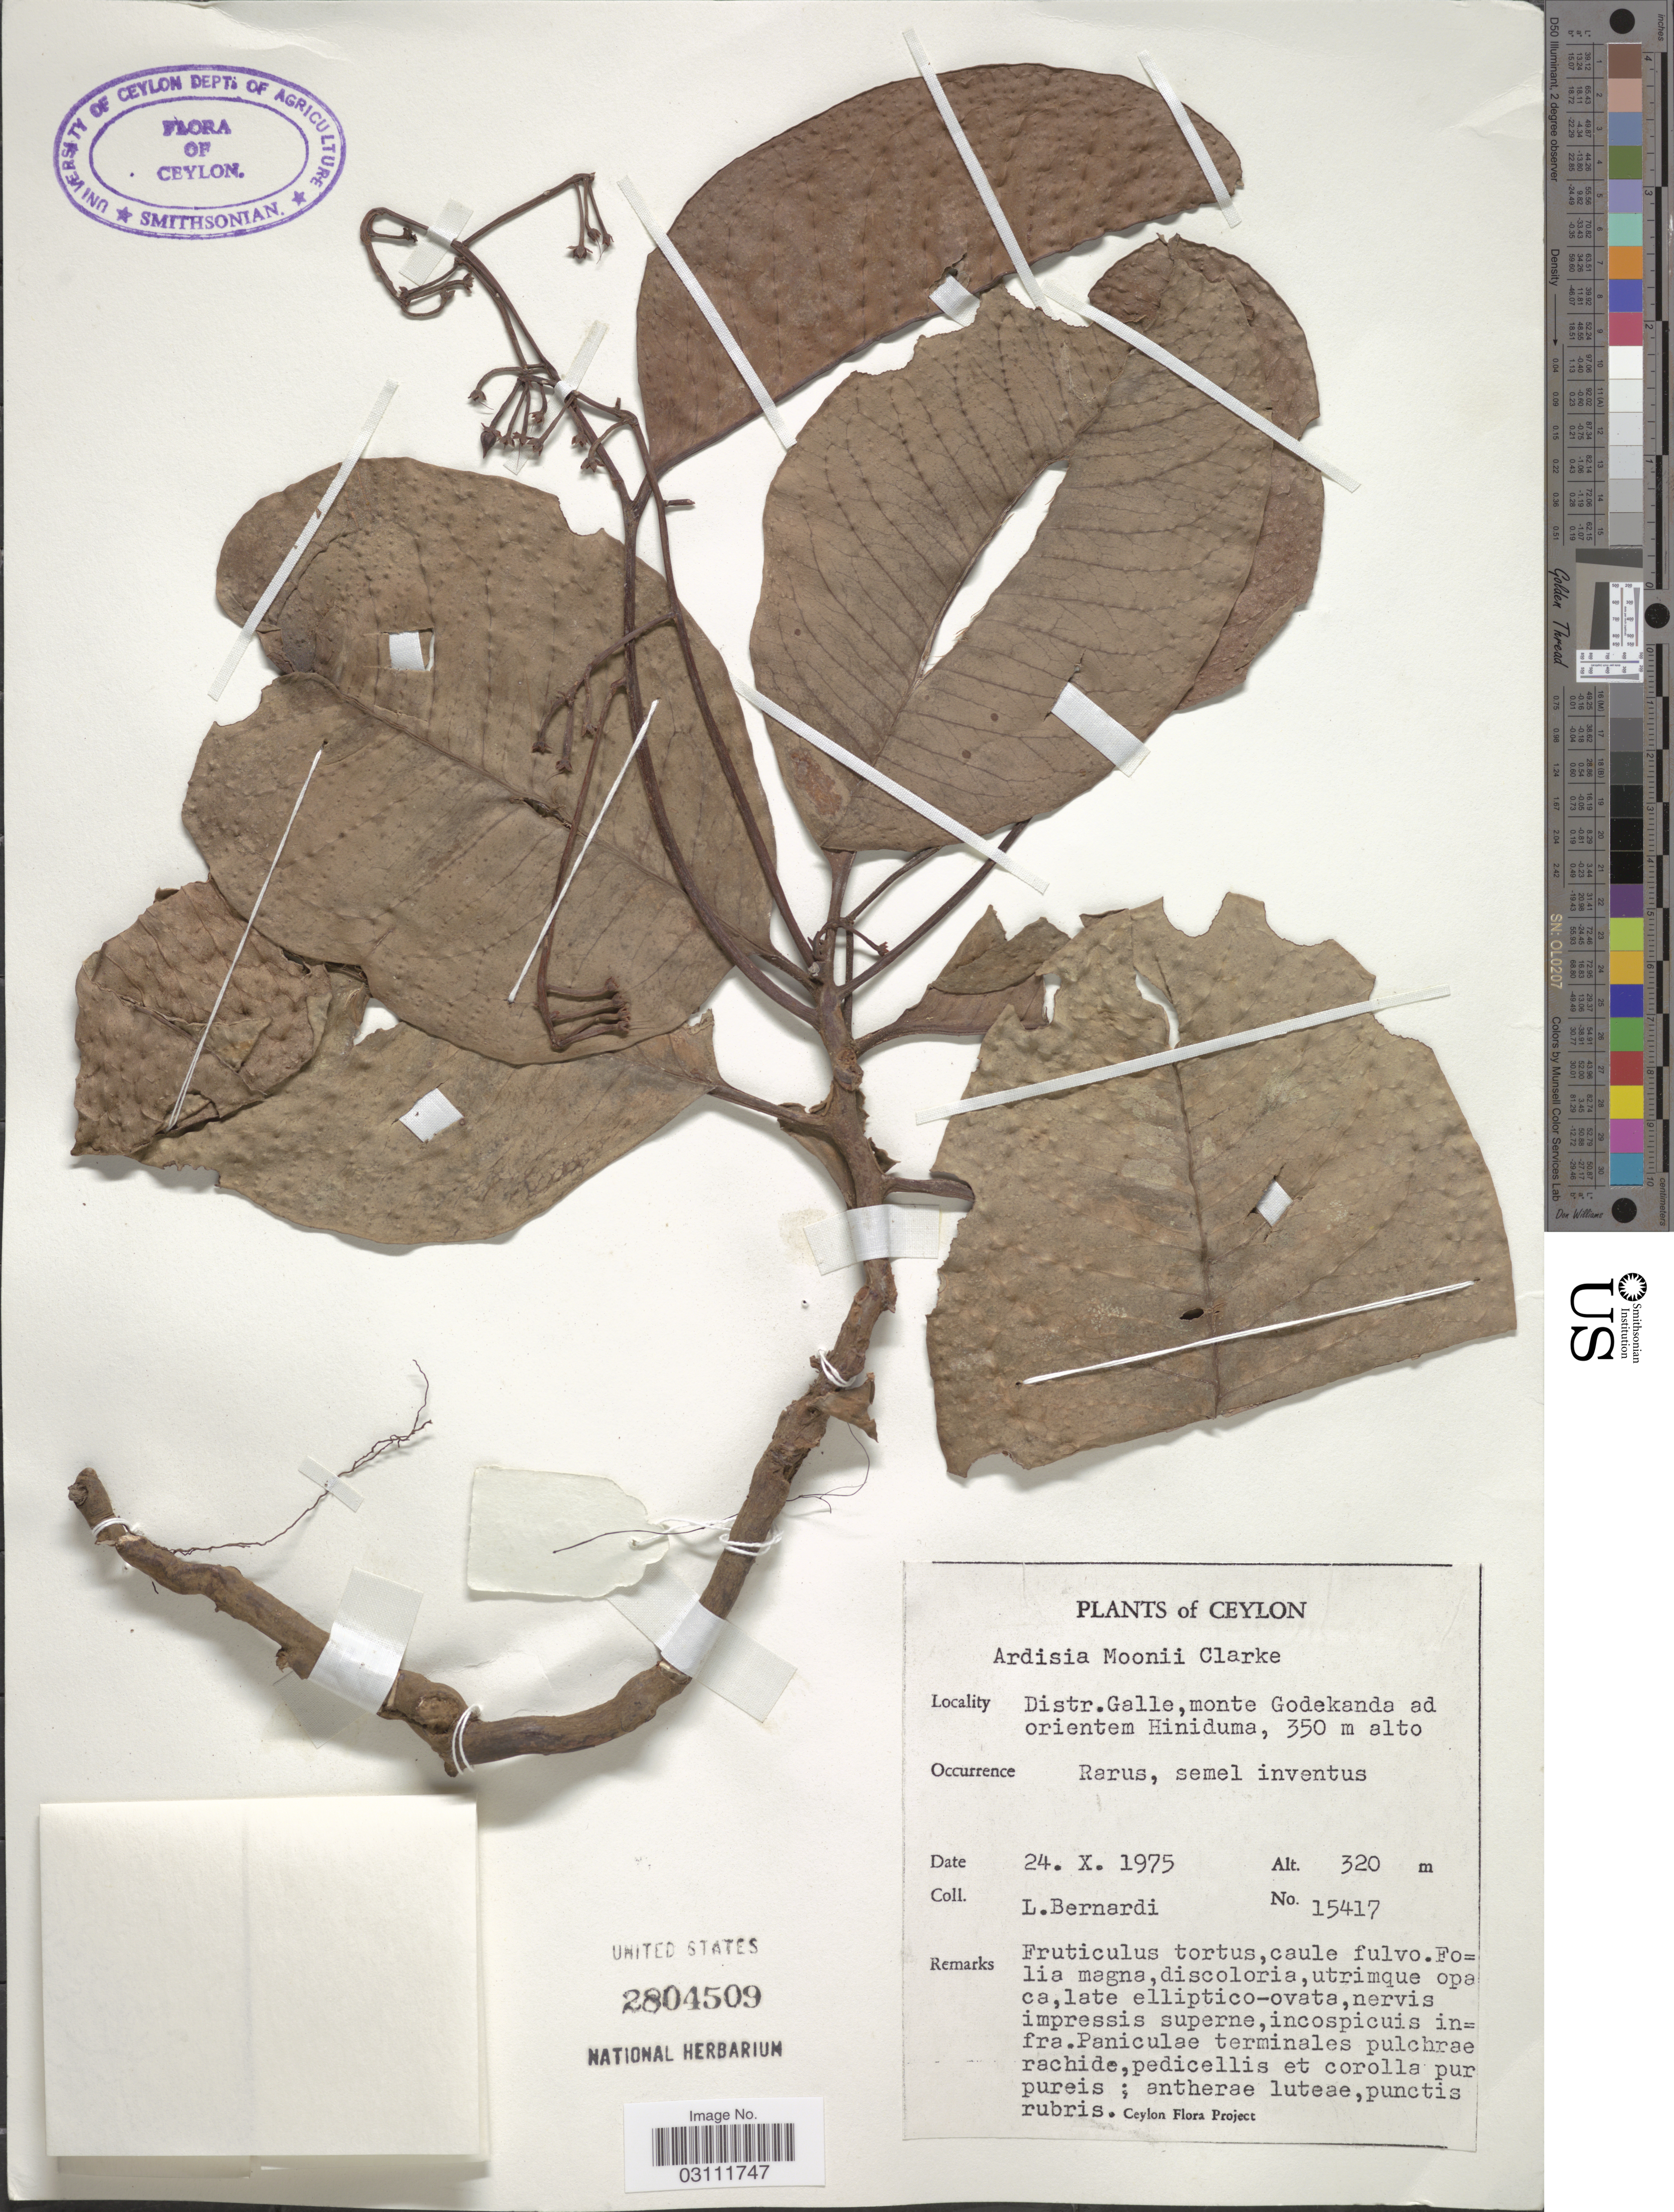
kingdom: Plantae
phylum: Tracheophyta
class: Magnoliopsida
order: Ericales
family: Primulaceae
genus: Ardisia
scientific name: Ardisia moonii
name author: C.B. Clarke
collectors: L. Bernardi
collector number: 15417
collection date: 1975-10-24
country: Sri Lanka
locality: Ceylon, Distr. Galle, monte Godekanda ad orientem Hiniduma.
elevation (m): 350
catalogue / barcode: US 2804509